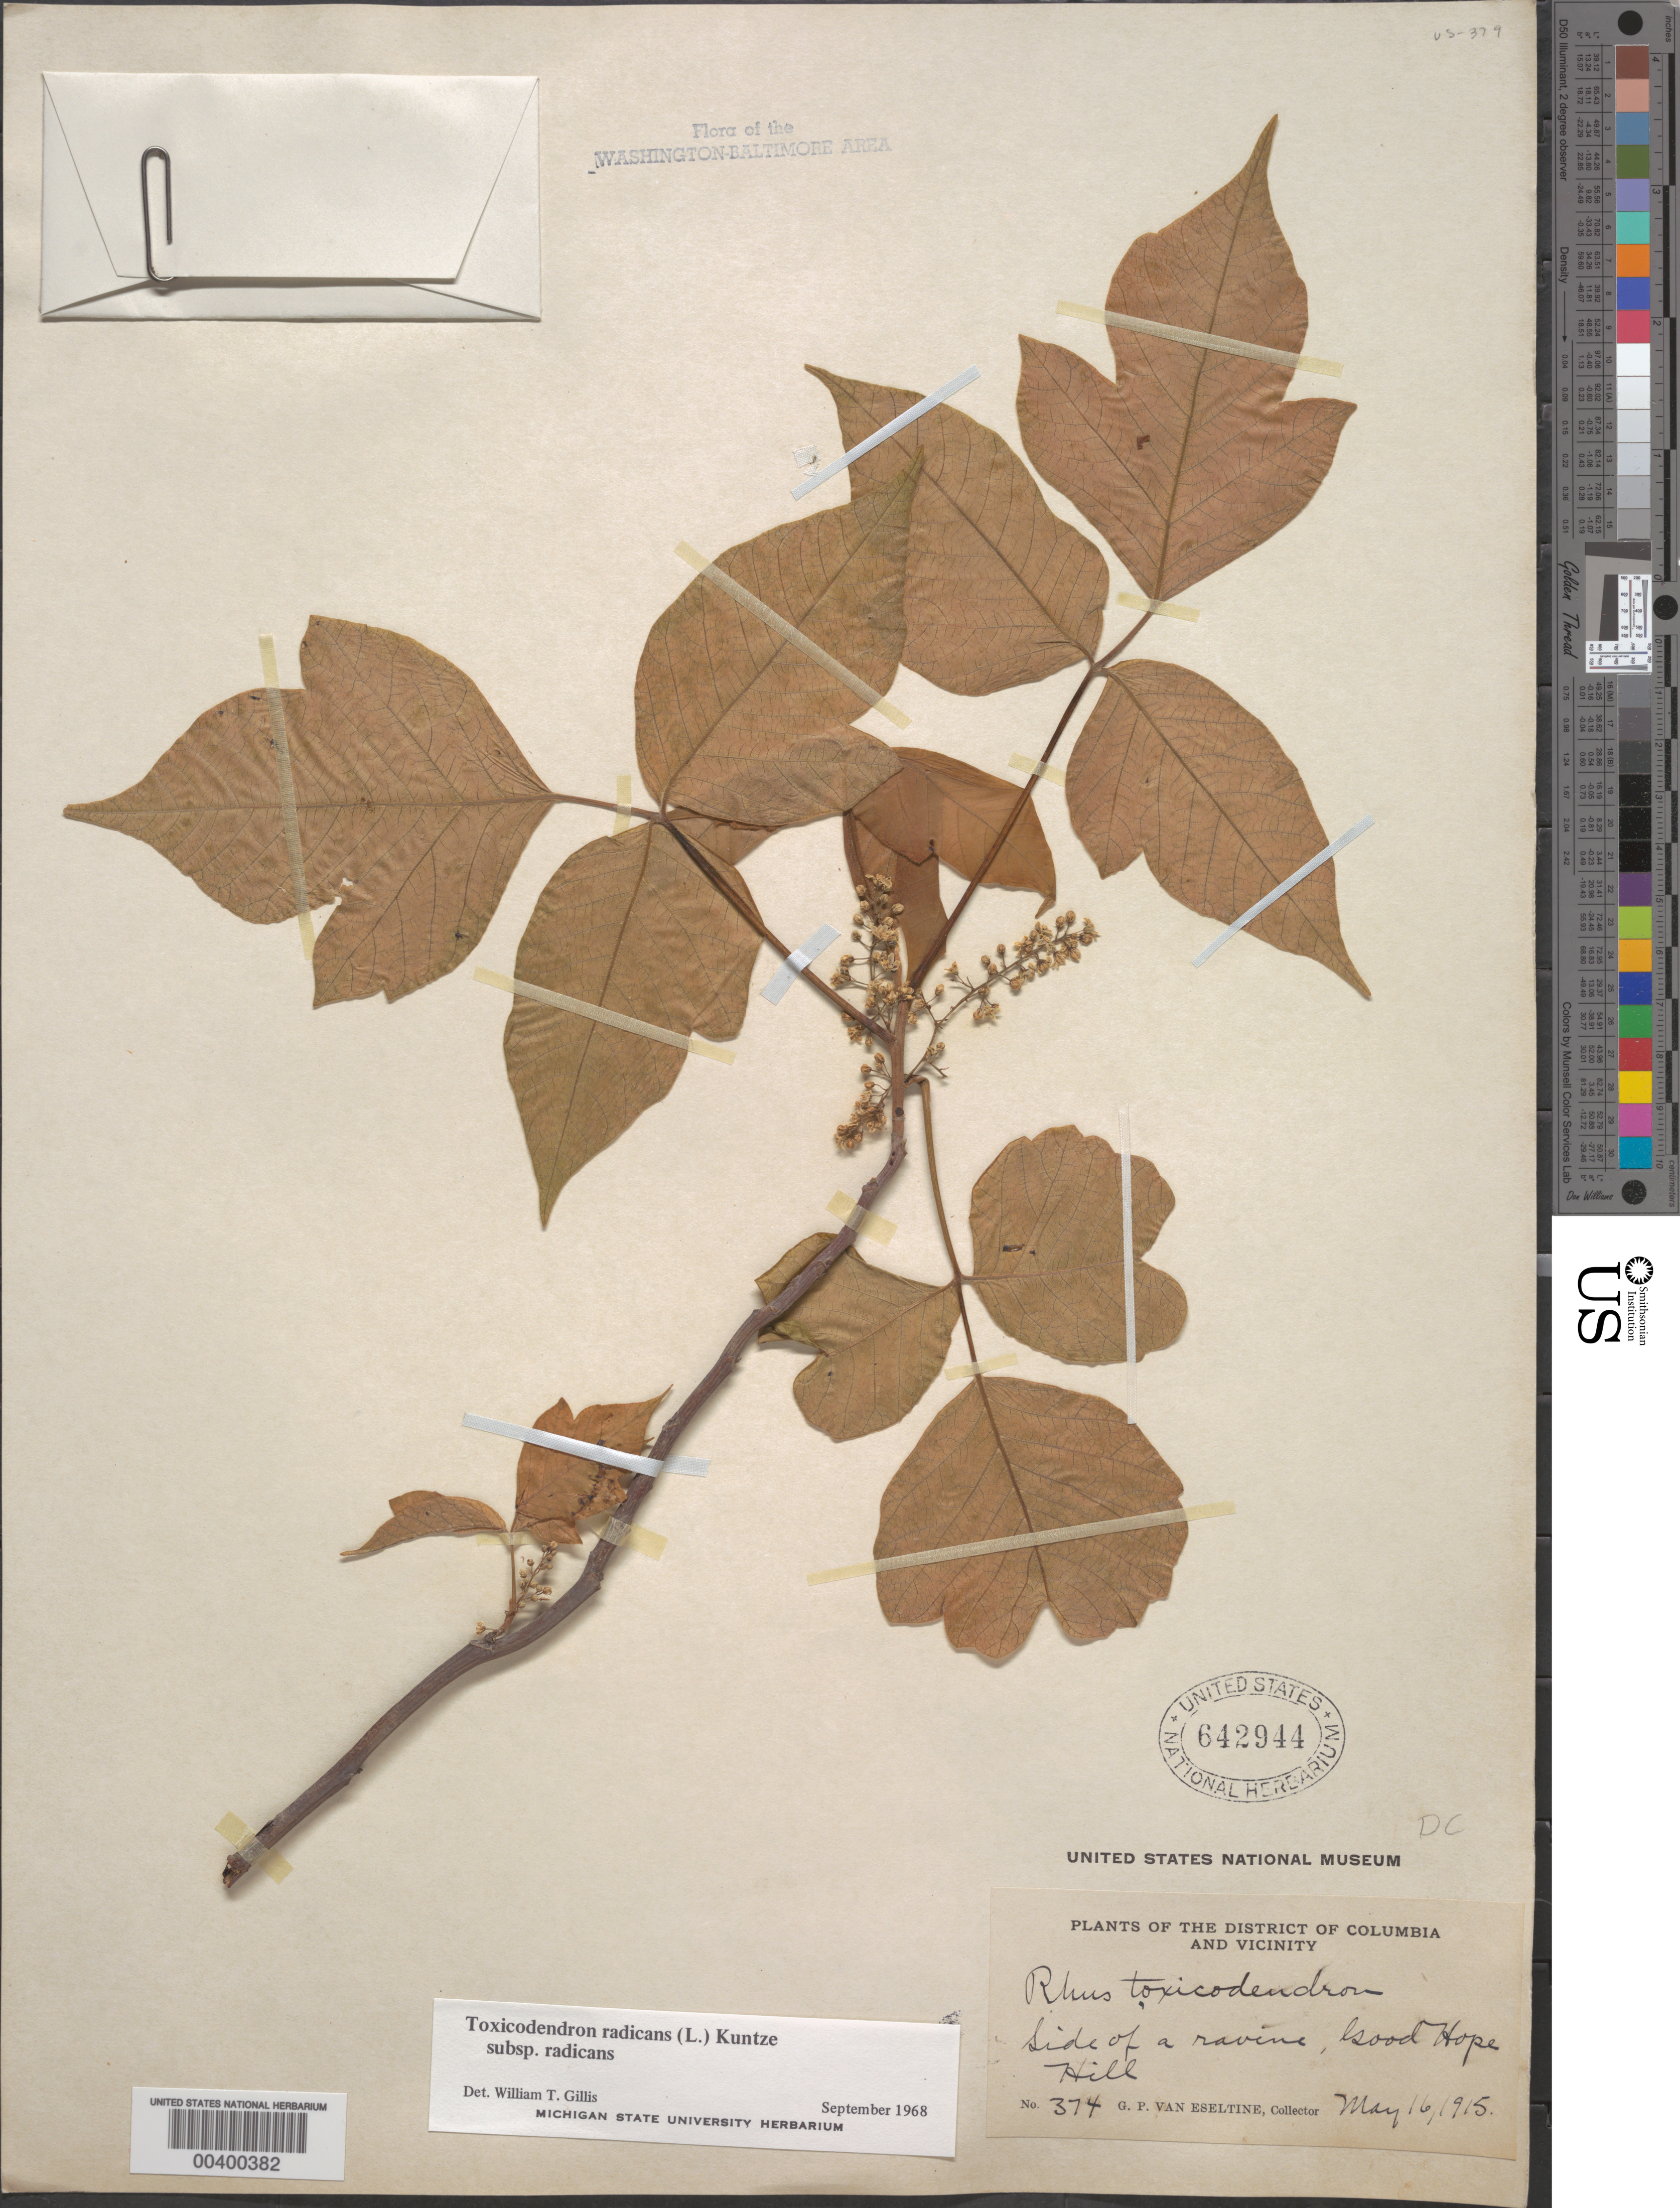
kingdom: Plantae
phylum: Tracheophyta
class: Magnoliopsida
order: Sapindales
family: Anacardiaceae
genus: Toxicodendron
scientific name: Toxicodendron radicans subsp. radicans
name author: (L.) Kuntze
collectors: G. P. Van Eseltine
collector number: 374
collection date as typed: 16 May 1915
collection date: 1915-05-16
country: United States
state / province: District of Columbia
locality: Good Hope Hill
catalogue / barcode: US 642944